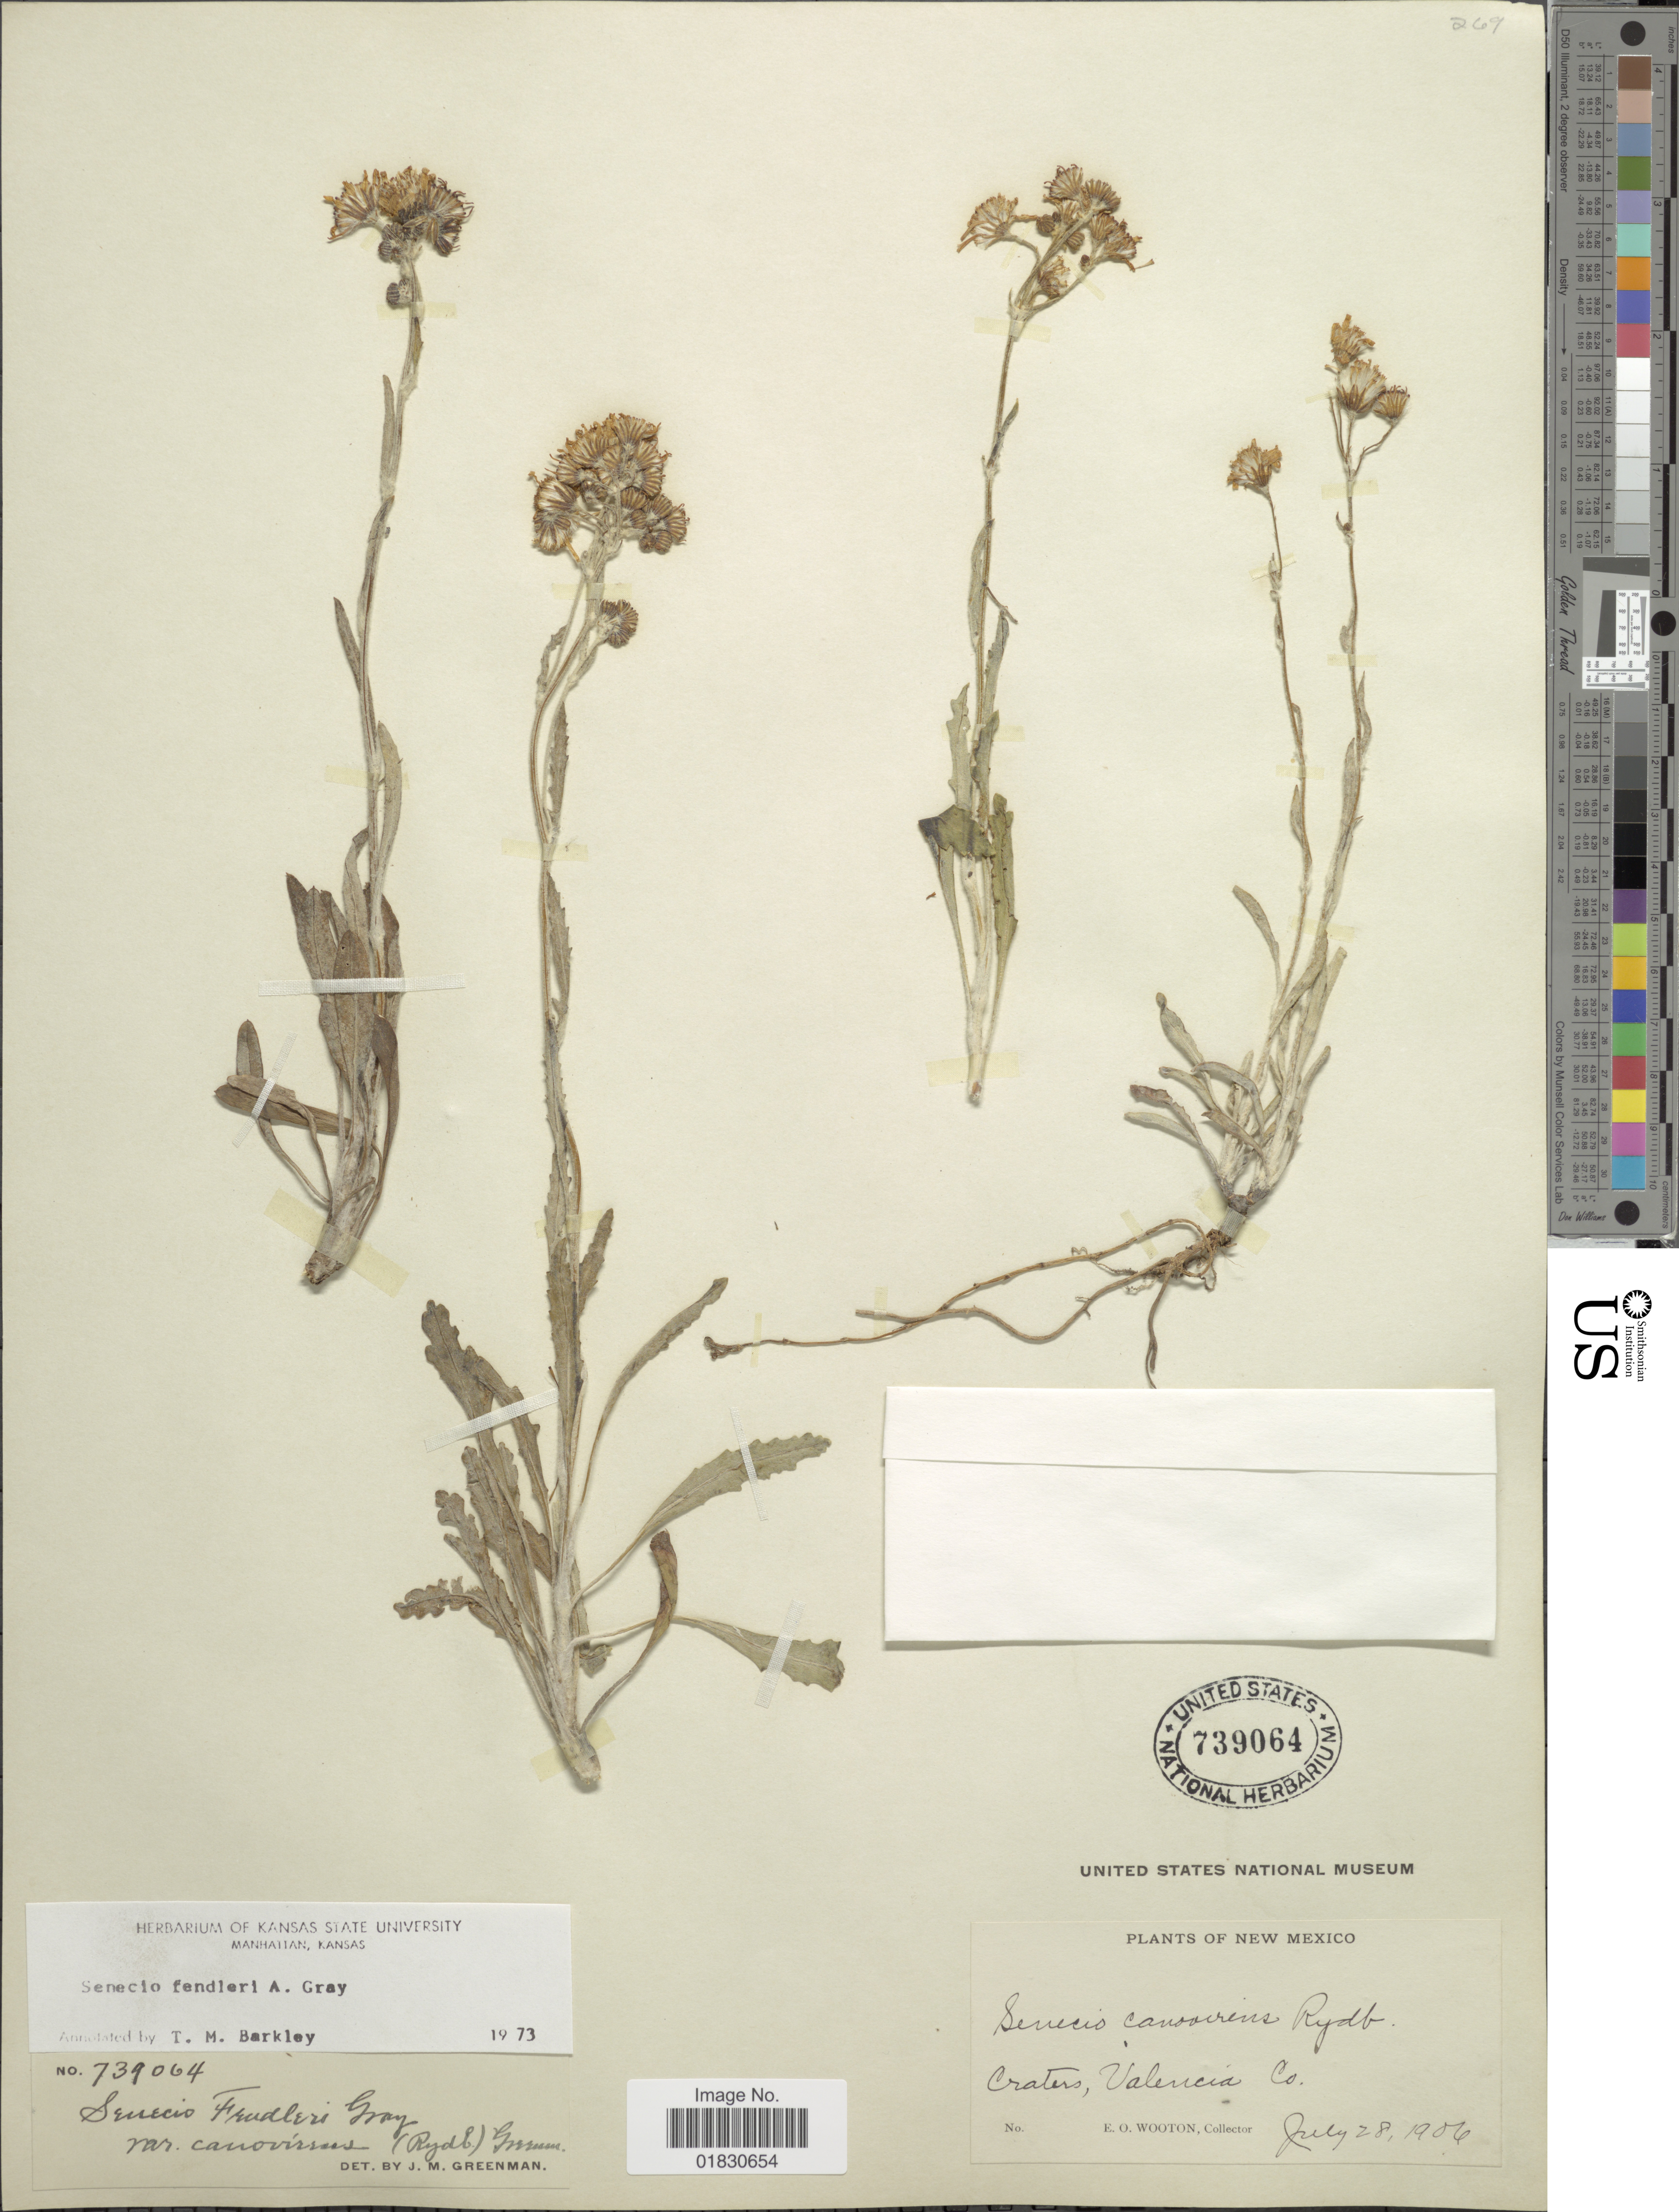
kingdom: Plantae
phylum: Tracheophyta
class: Magnoliopsida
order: Asterales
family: Asteraceae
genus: Packera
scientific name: Packera fendleri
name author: (A. Gray) W.A. Weber & Á. Löve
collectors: E. O. Wooton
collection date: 1906-07-28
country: United States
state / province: New Mexico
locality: Craters, Valencia Co.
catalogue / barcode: US 739064